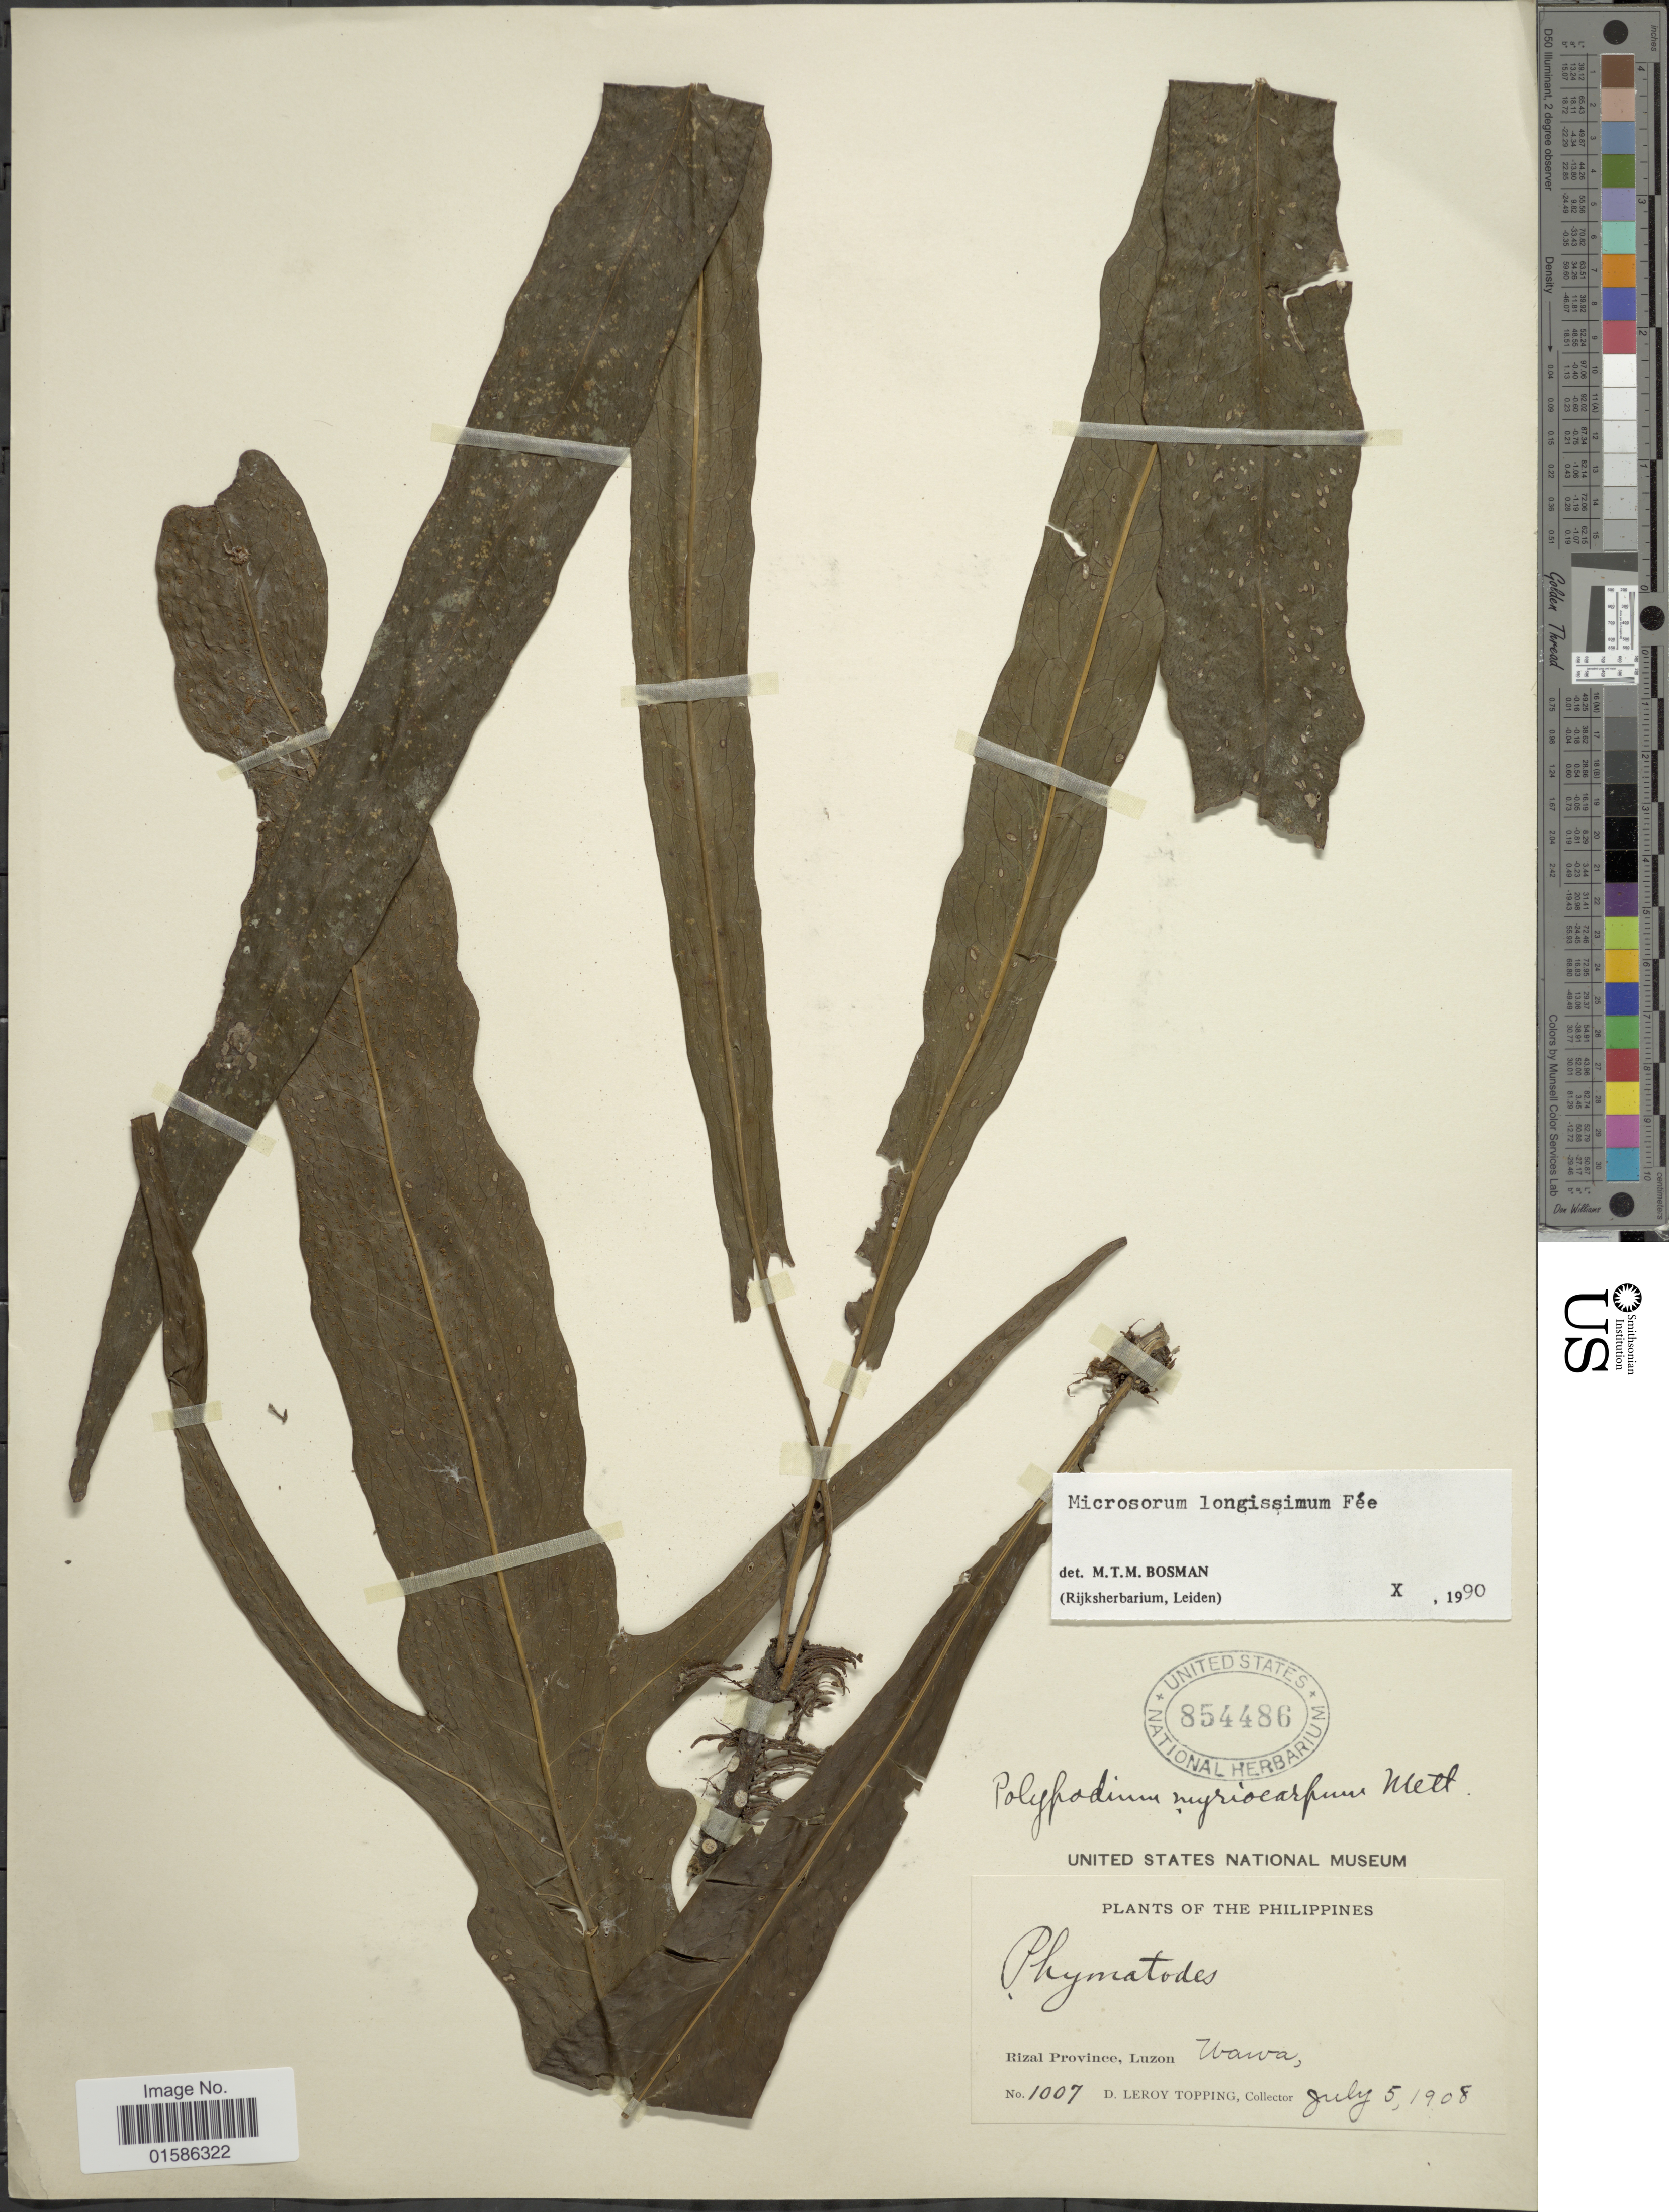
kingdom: Plantae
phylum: Tracheophyta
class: Polypodiopsida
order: Polypodiales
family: Polypodiaceae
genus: Microsorum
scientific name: Microsorum longissimum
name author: Fée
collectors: D. L. Topping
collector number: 1007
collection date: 1908-07-05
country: Philippines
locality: Rizal Province, Luzon, Wawa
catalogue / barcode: US 854486